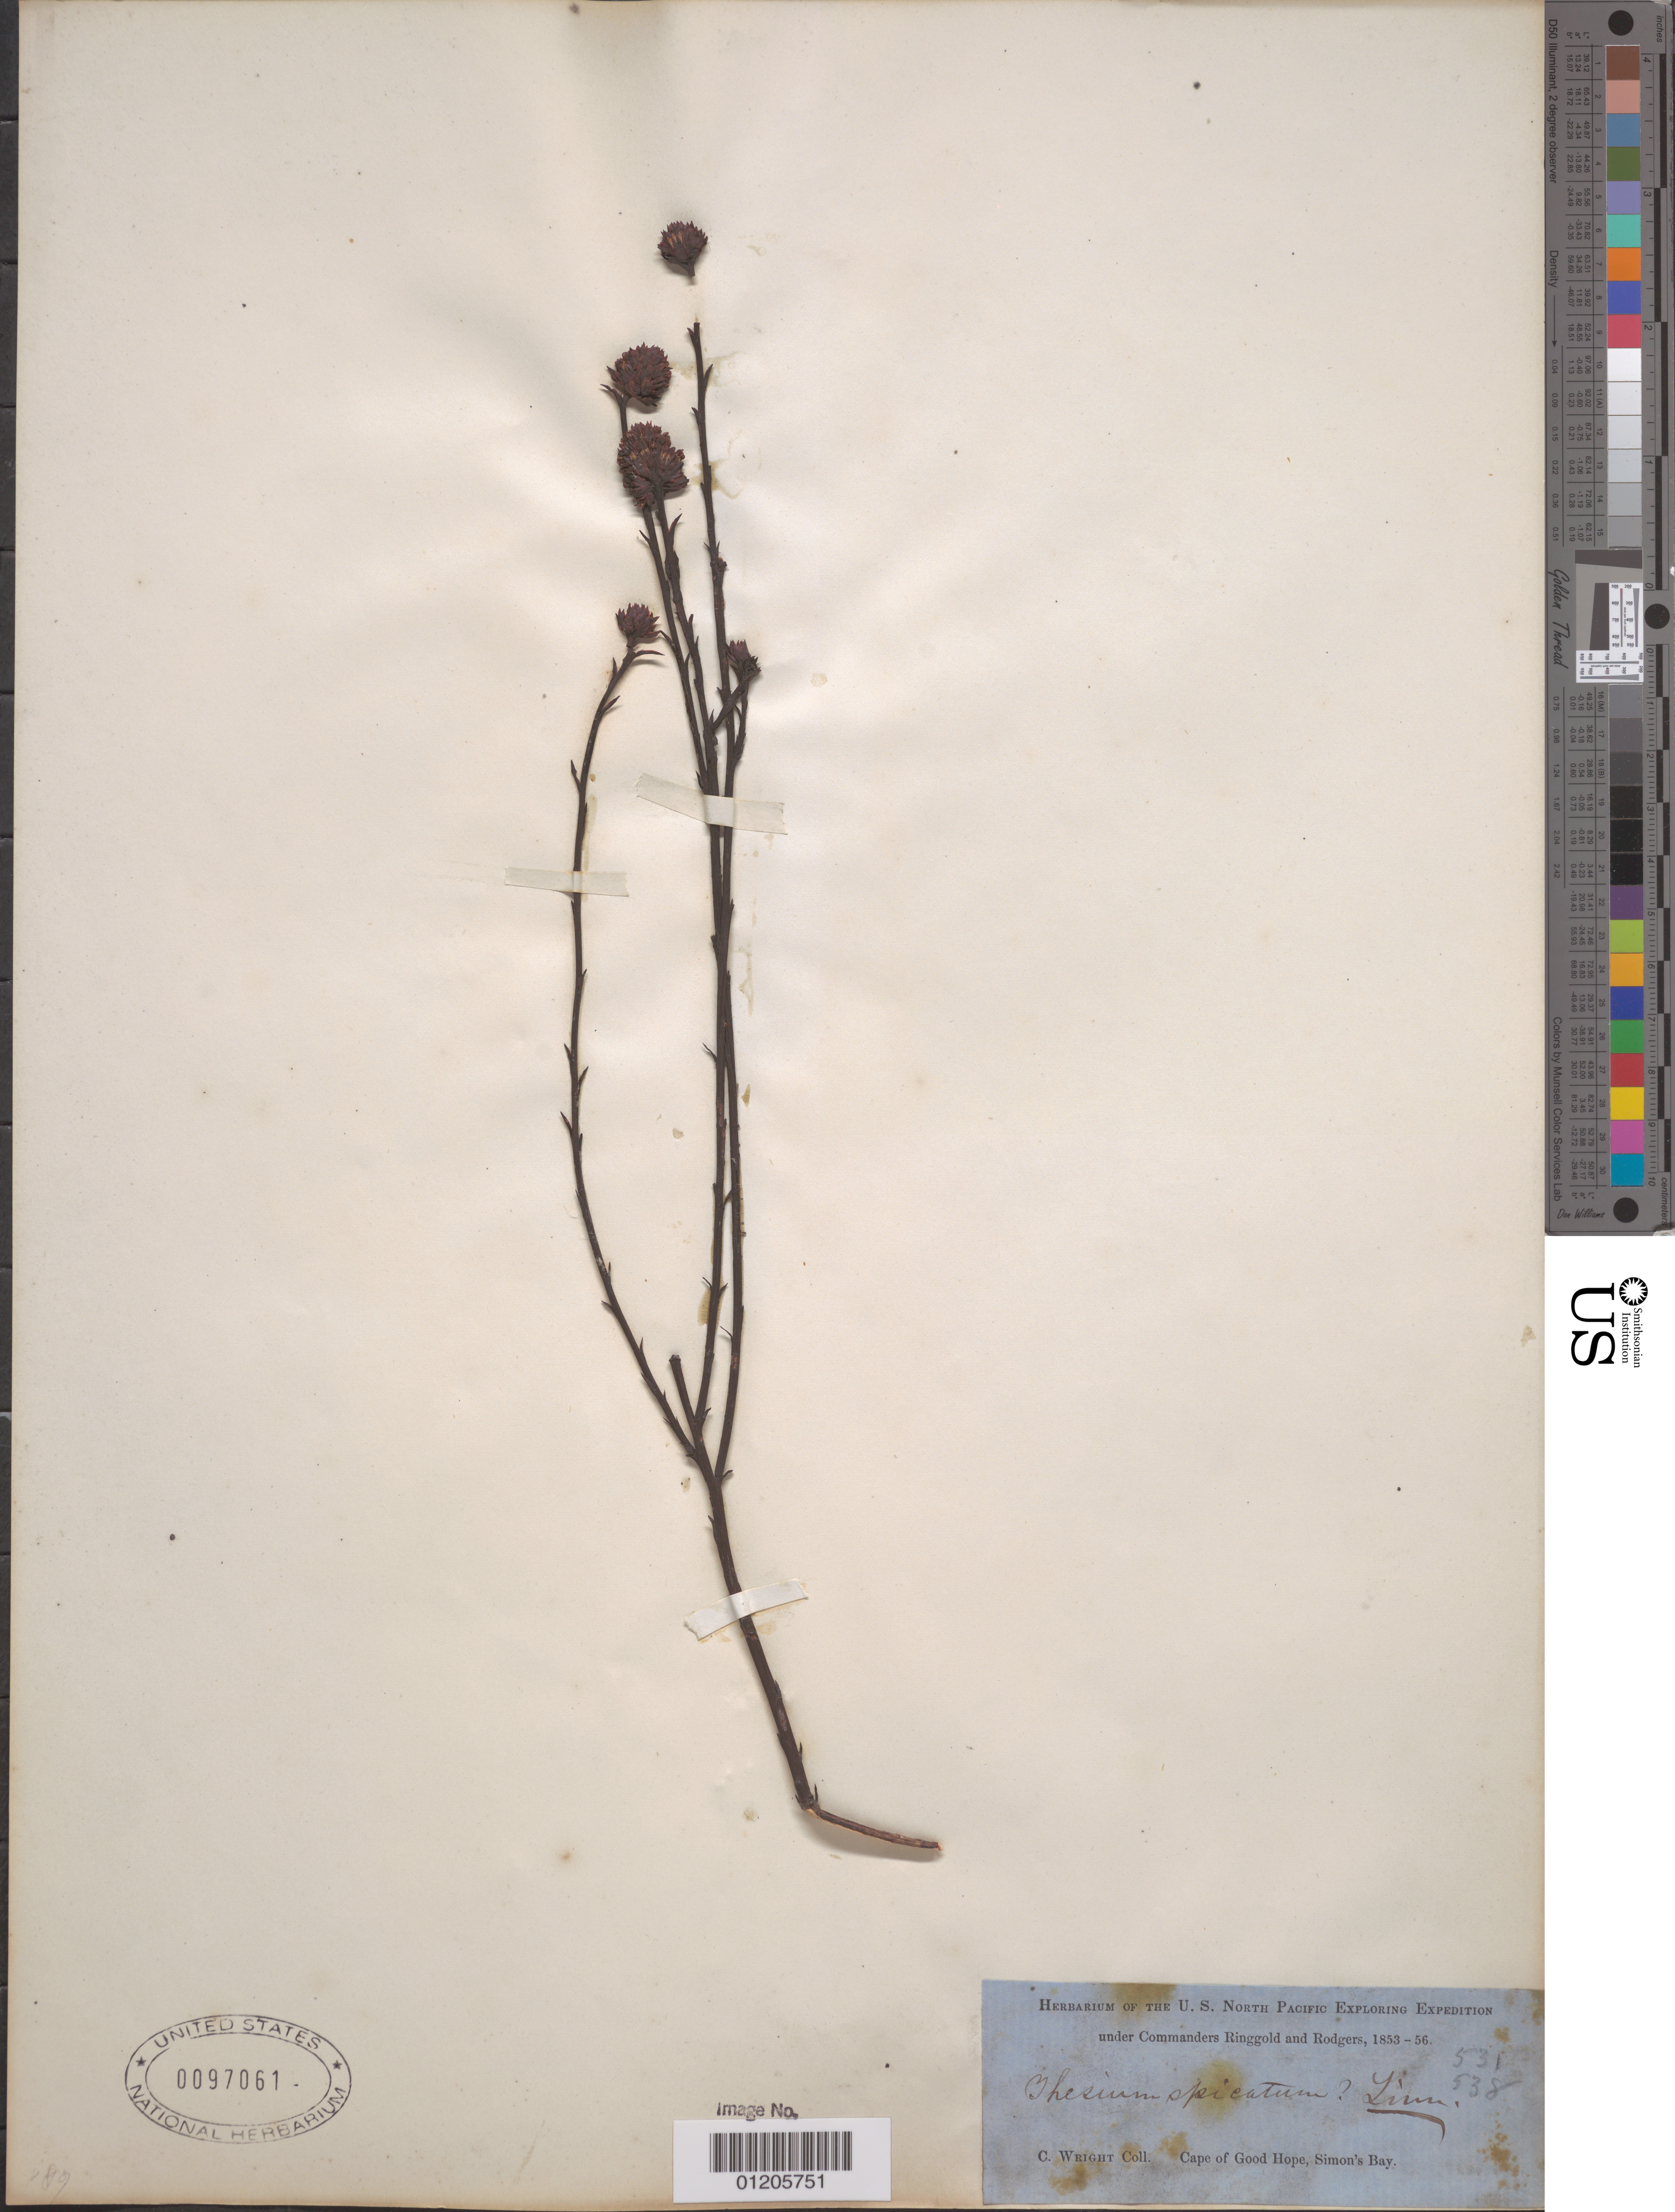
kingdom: Plantae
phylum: Tracheophyta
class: Magnoliopsida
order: Santalales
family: Thesiaceae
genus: Thesium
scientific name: Thesium spicatum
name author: L.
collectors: C. Wright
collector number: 531 & 538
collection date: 1853/1856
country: South Africa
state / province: Western Cape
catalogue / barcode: US 97061